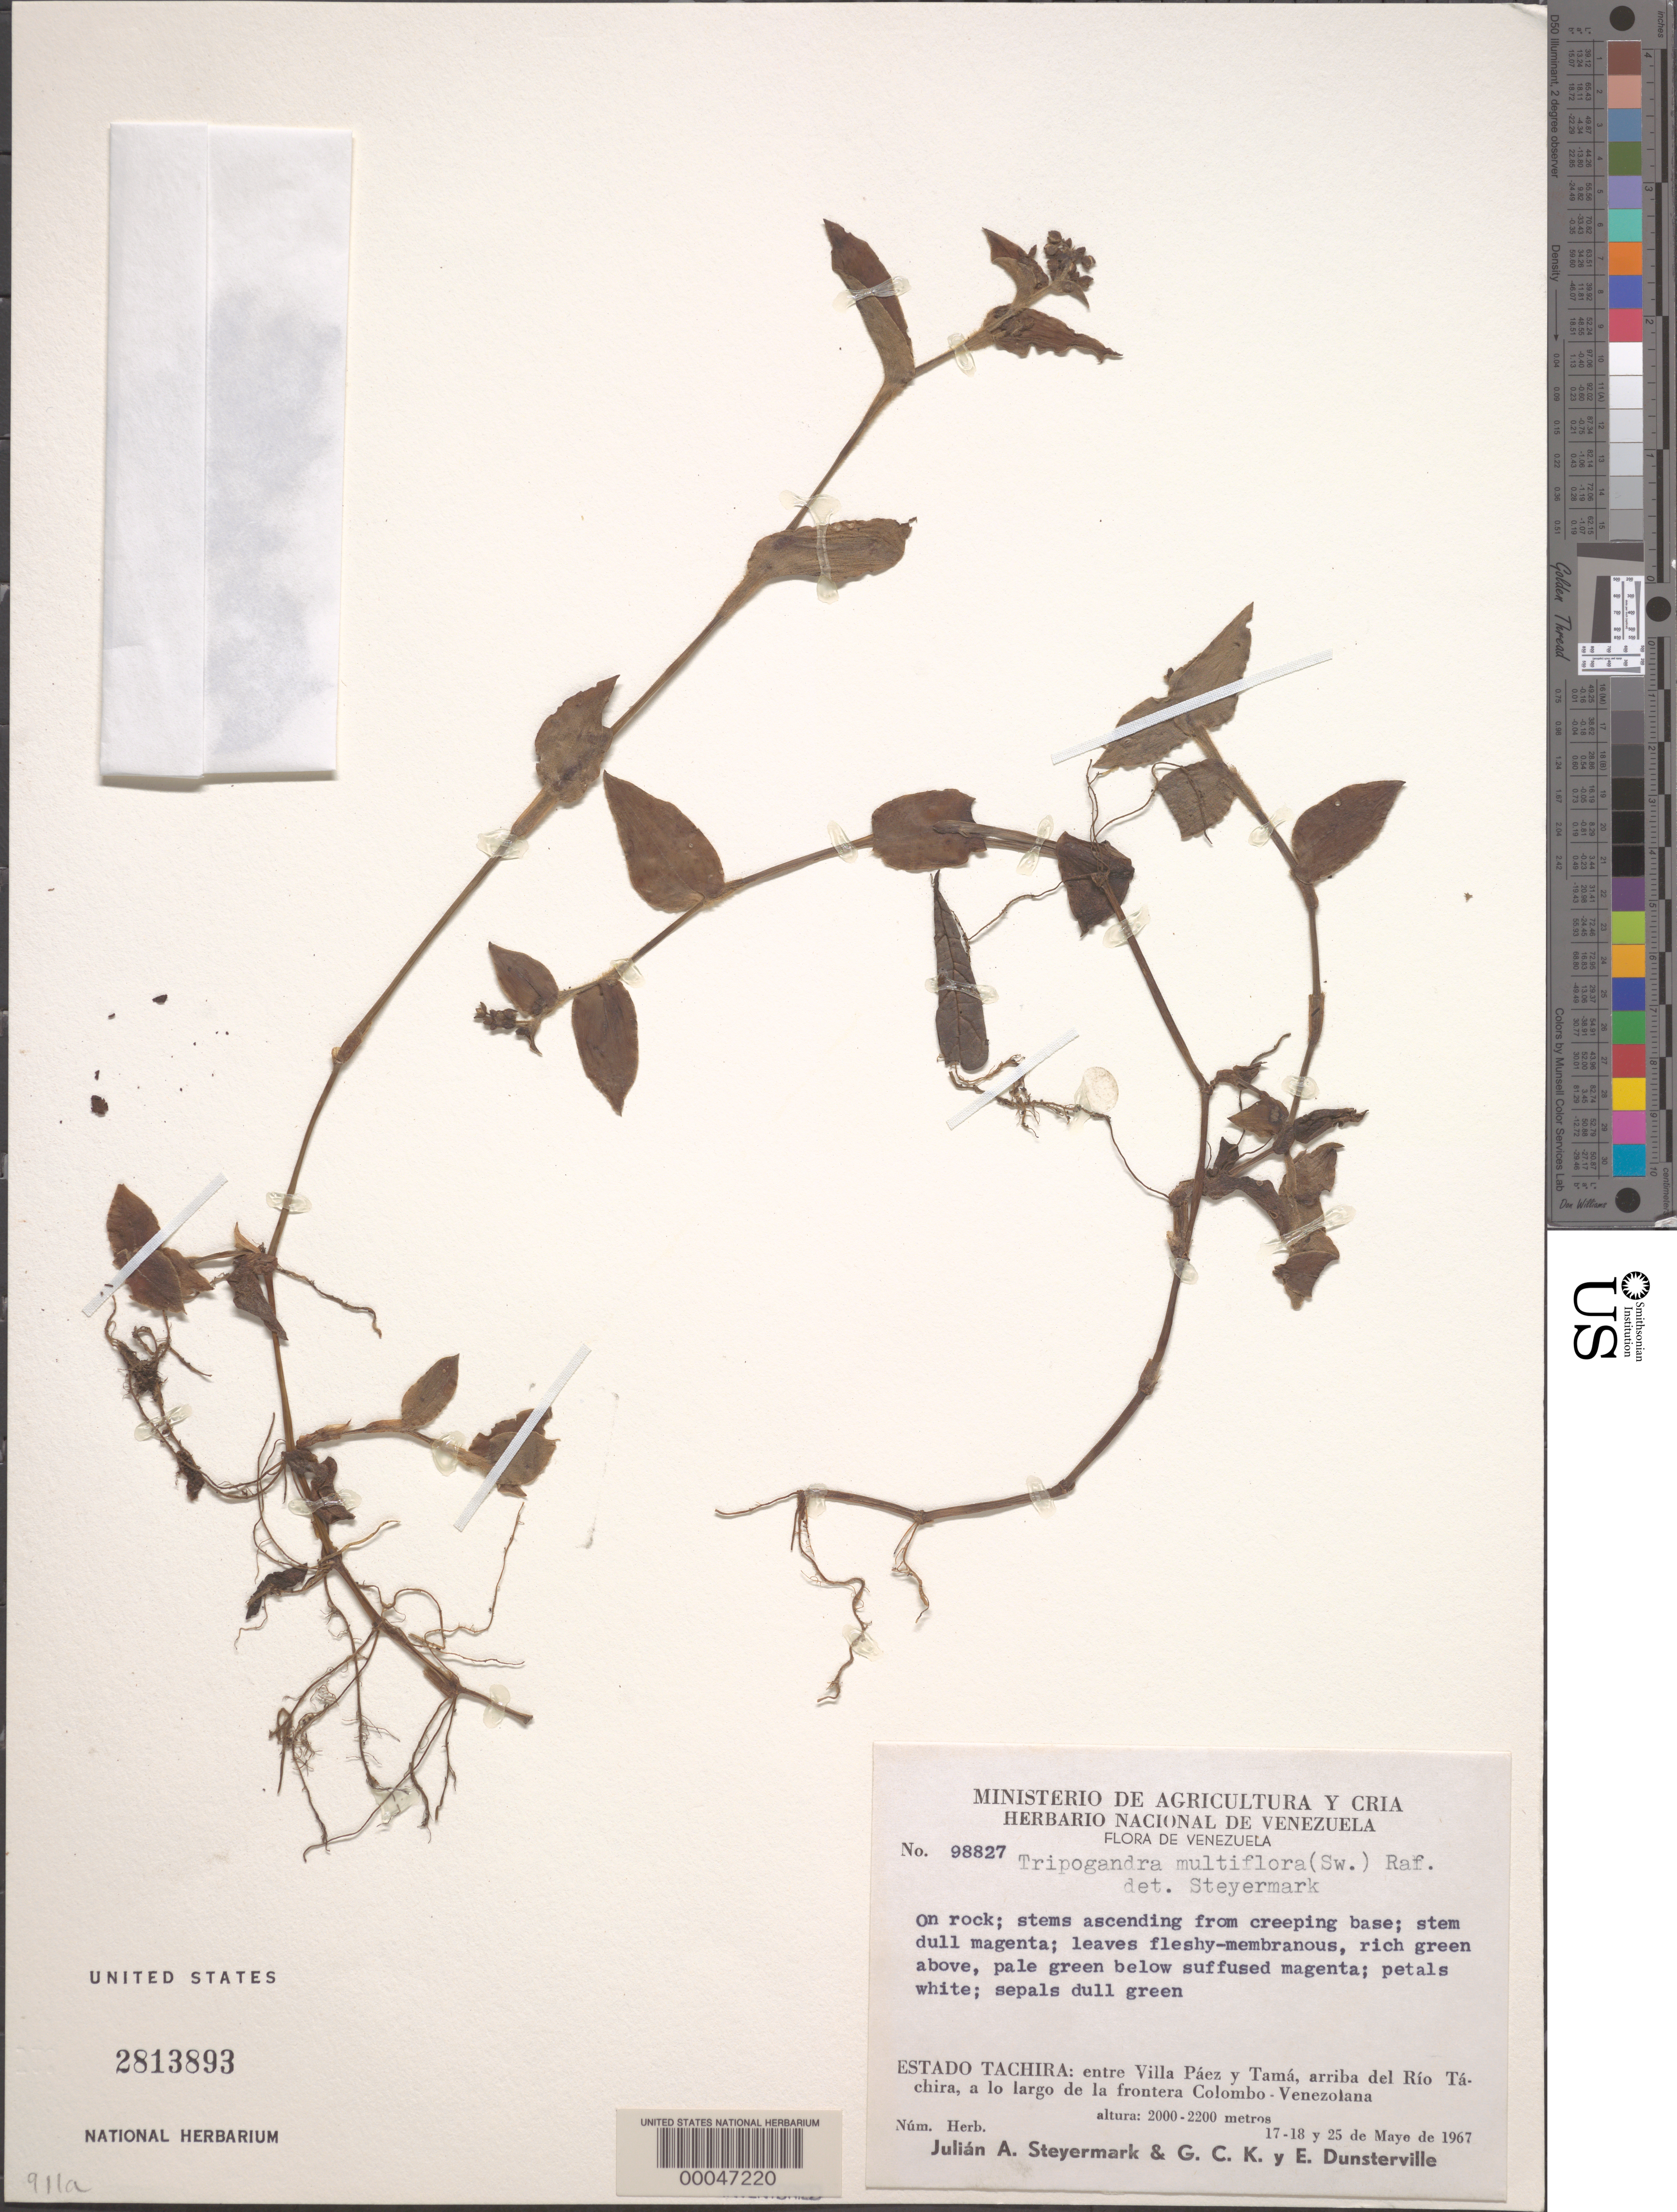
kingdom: Plantae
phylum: Tracheophyta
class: Liliopsida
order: Commelinales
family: Commelinaceae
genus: Tripogandra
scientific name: Tripogandra multiflora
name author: (Sw.) Raf.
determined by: Steyermark, Julian A., (VEN)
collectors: J. Steyermark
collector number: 98827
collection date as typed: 17 May 1967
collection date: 1967-05-17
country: Venezuela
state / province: Tachira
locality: Between villa paez and tama, near rio tachira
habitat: Rock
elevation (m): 2000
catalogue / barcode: US 2813893